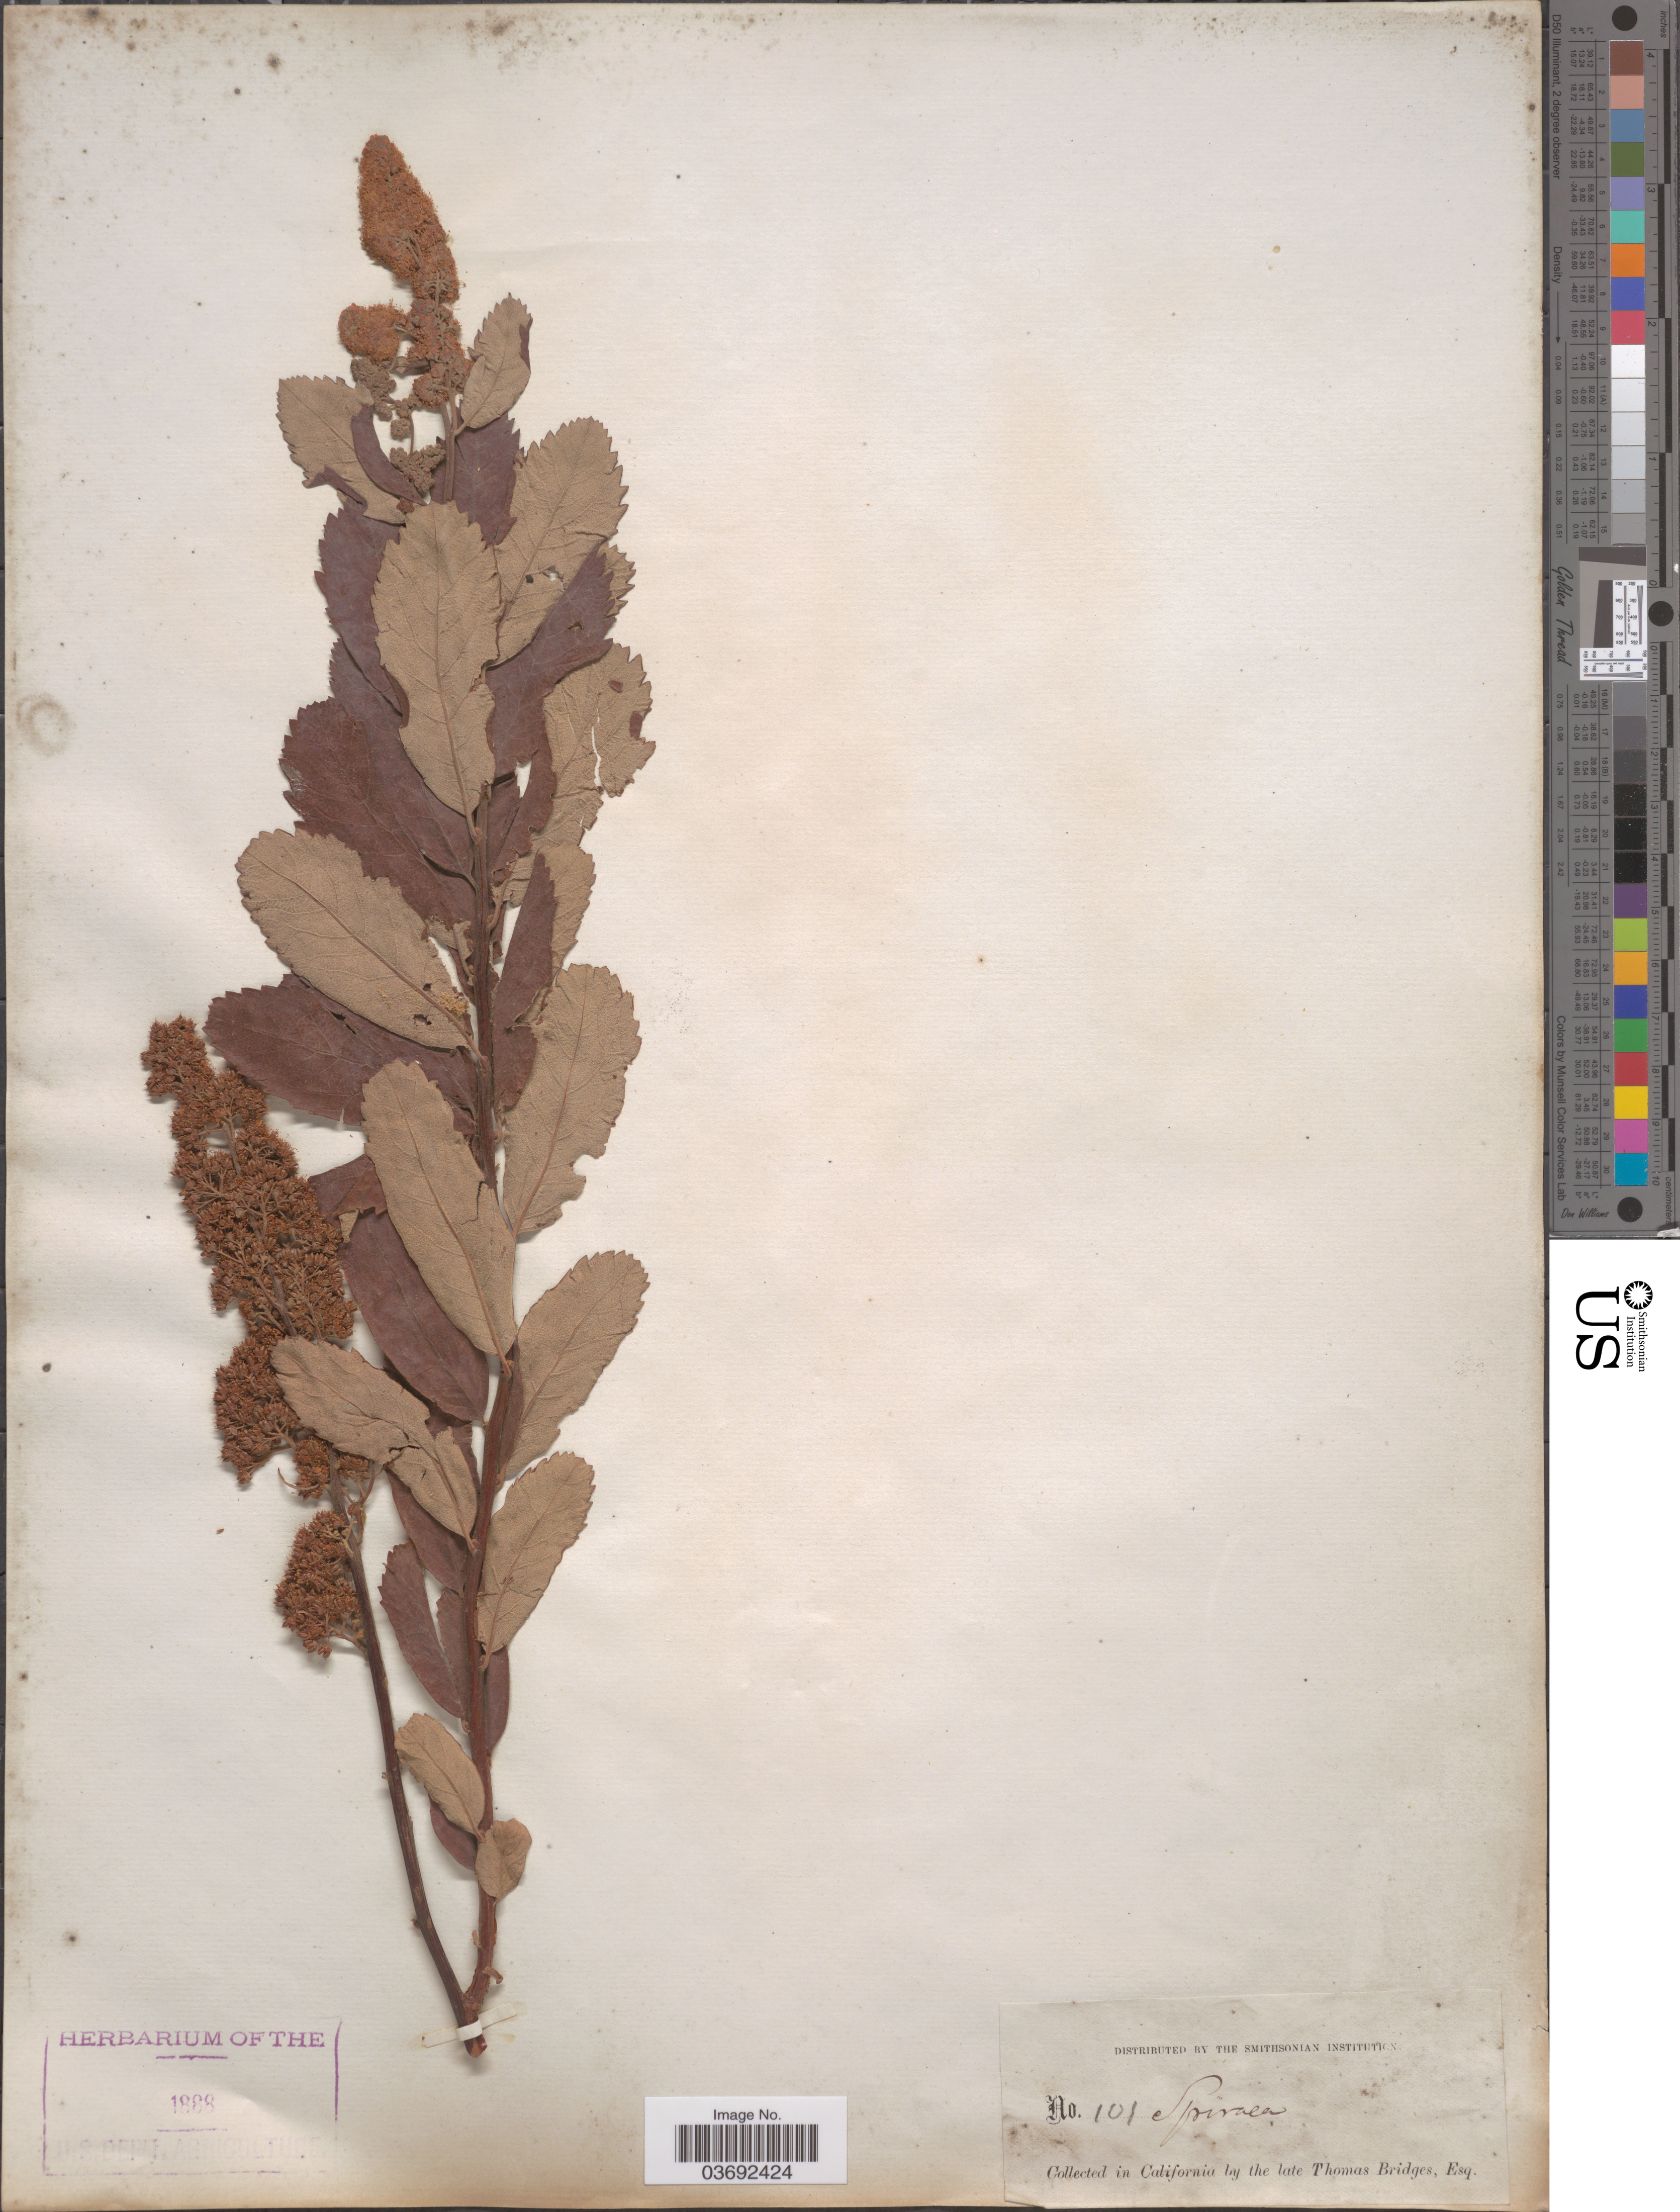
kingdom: Plantae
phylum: Tracheophyta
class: Magnoliopsida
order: Rosales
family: Rosaceae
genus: Spiraea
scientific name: Spiraea douglasii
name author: Hook.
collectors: T. Bridges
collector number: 101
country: United States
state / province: California